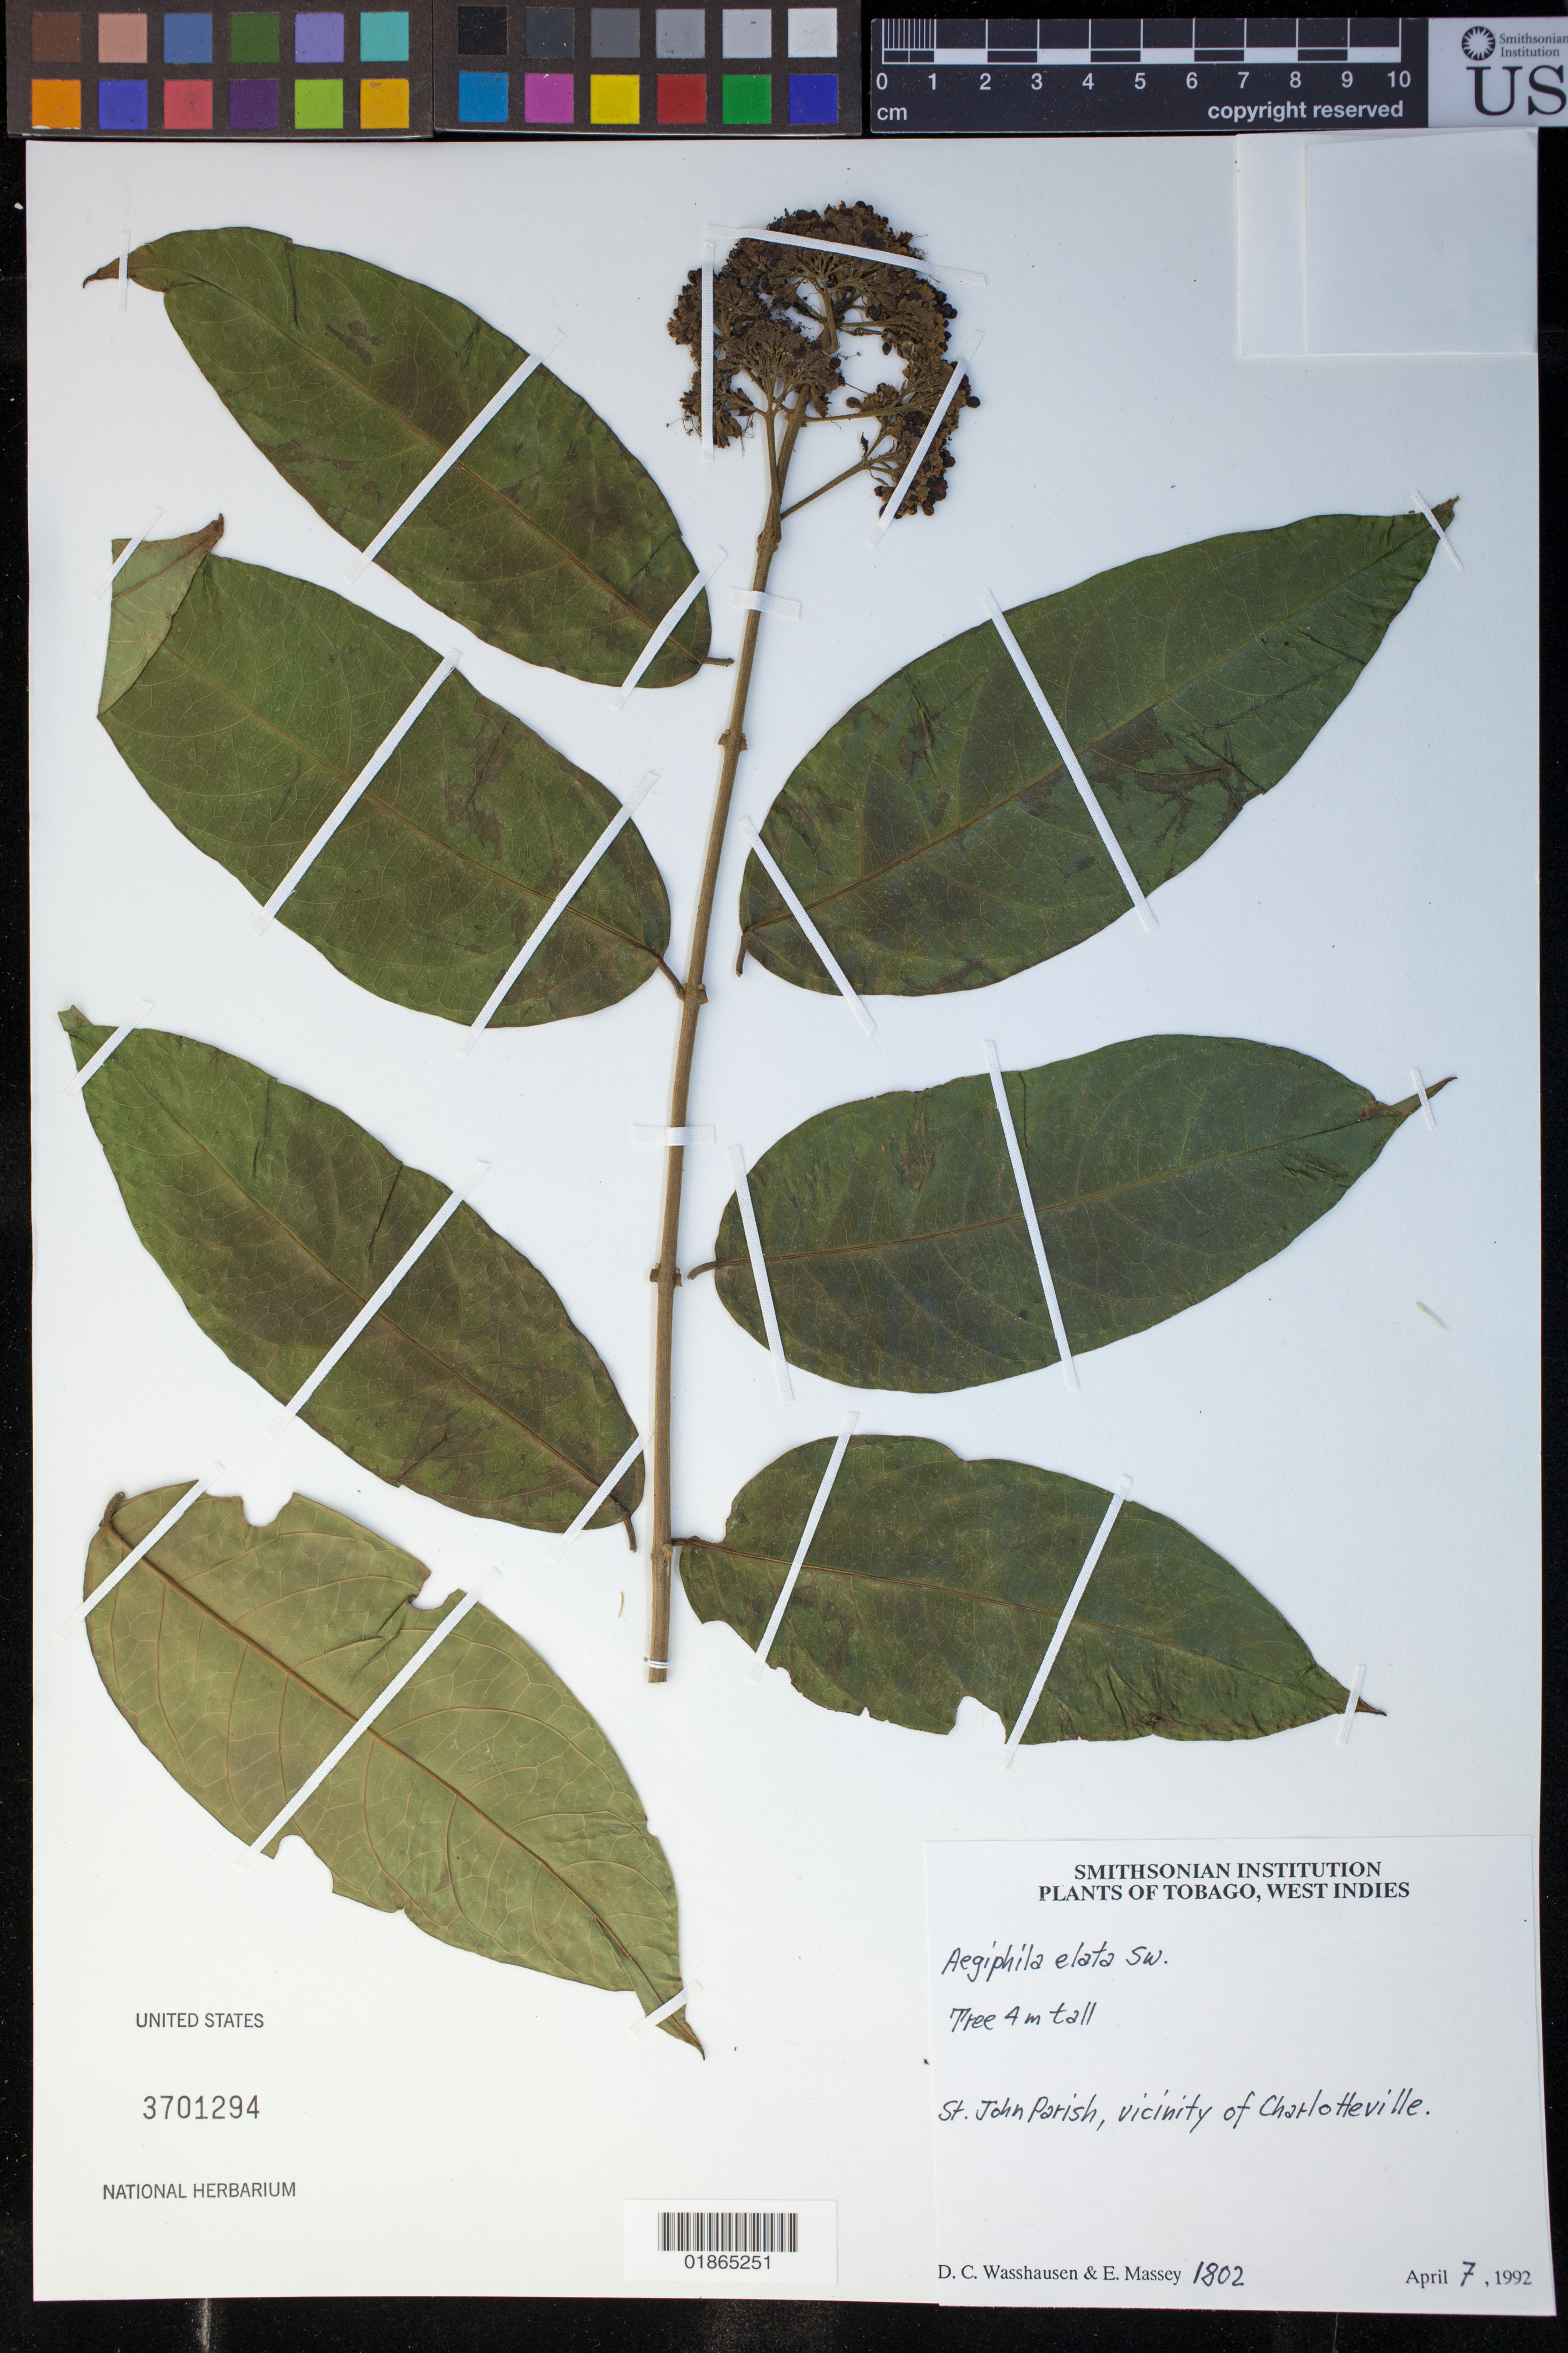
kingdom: Plantae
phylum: Tracheophyta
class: Magnoliopsida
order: Lamiales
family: Lamiaceae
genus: Aegiphila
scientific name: Aegiphila elata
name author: Sw.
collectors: D. C. Wasshausen & E. Massey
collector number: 1802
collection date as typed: April 7, 1992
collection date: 1992-04-07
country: Trinidad and Tobago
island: Tobago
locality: St. John Parish, vicinity of Charlotteville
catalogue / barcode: US 3701294